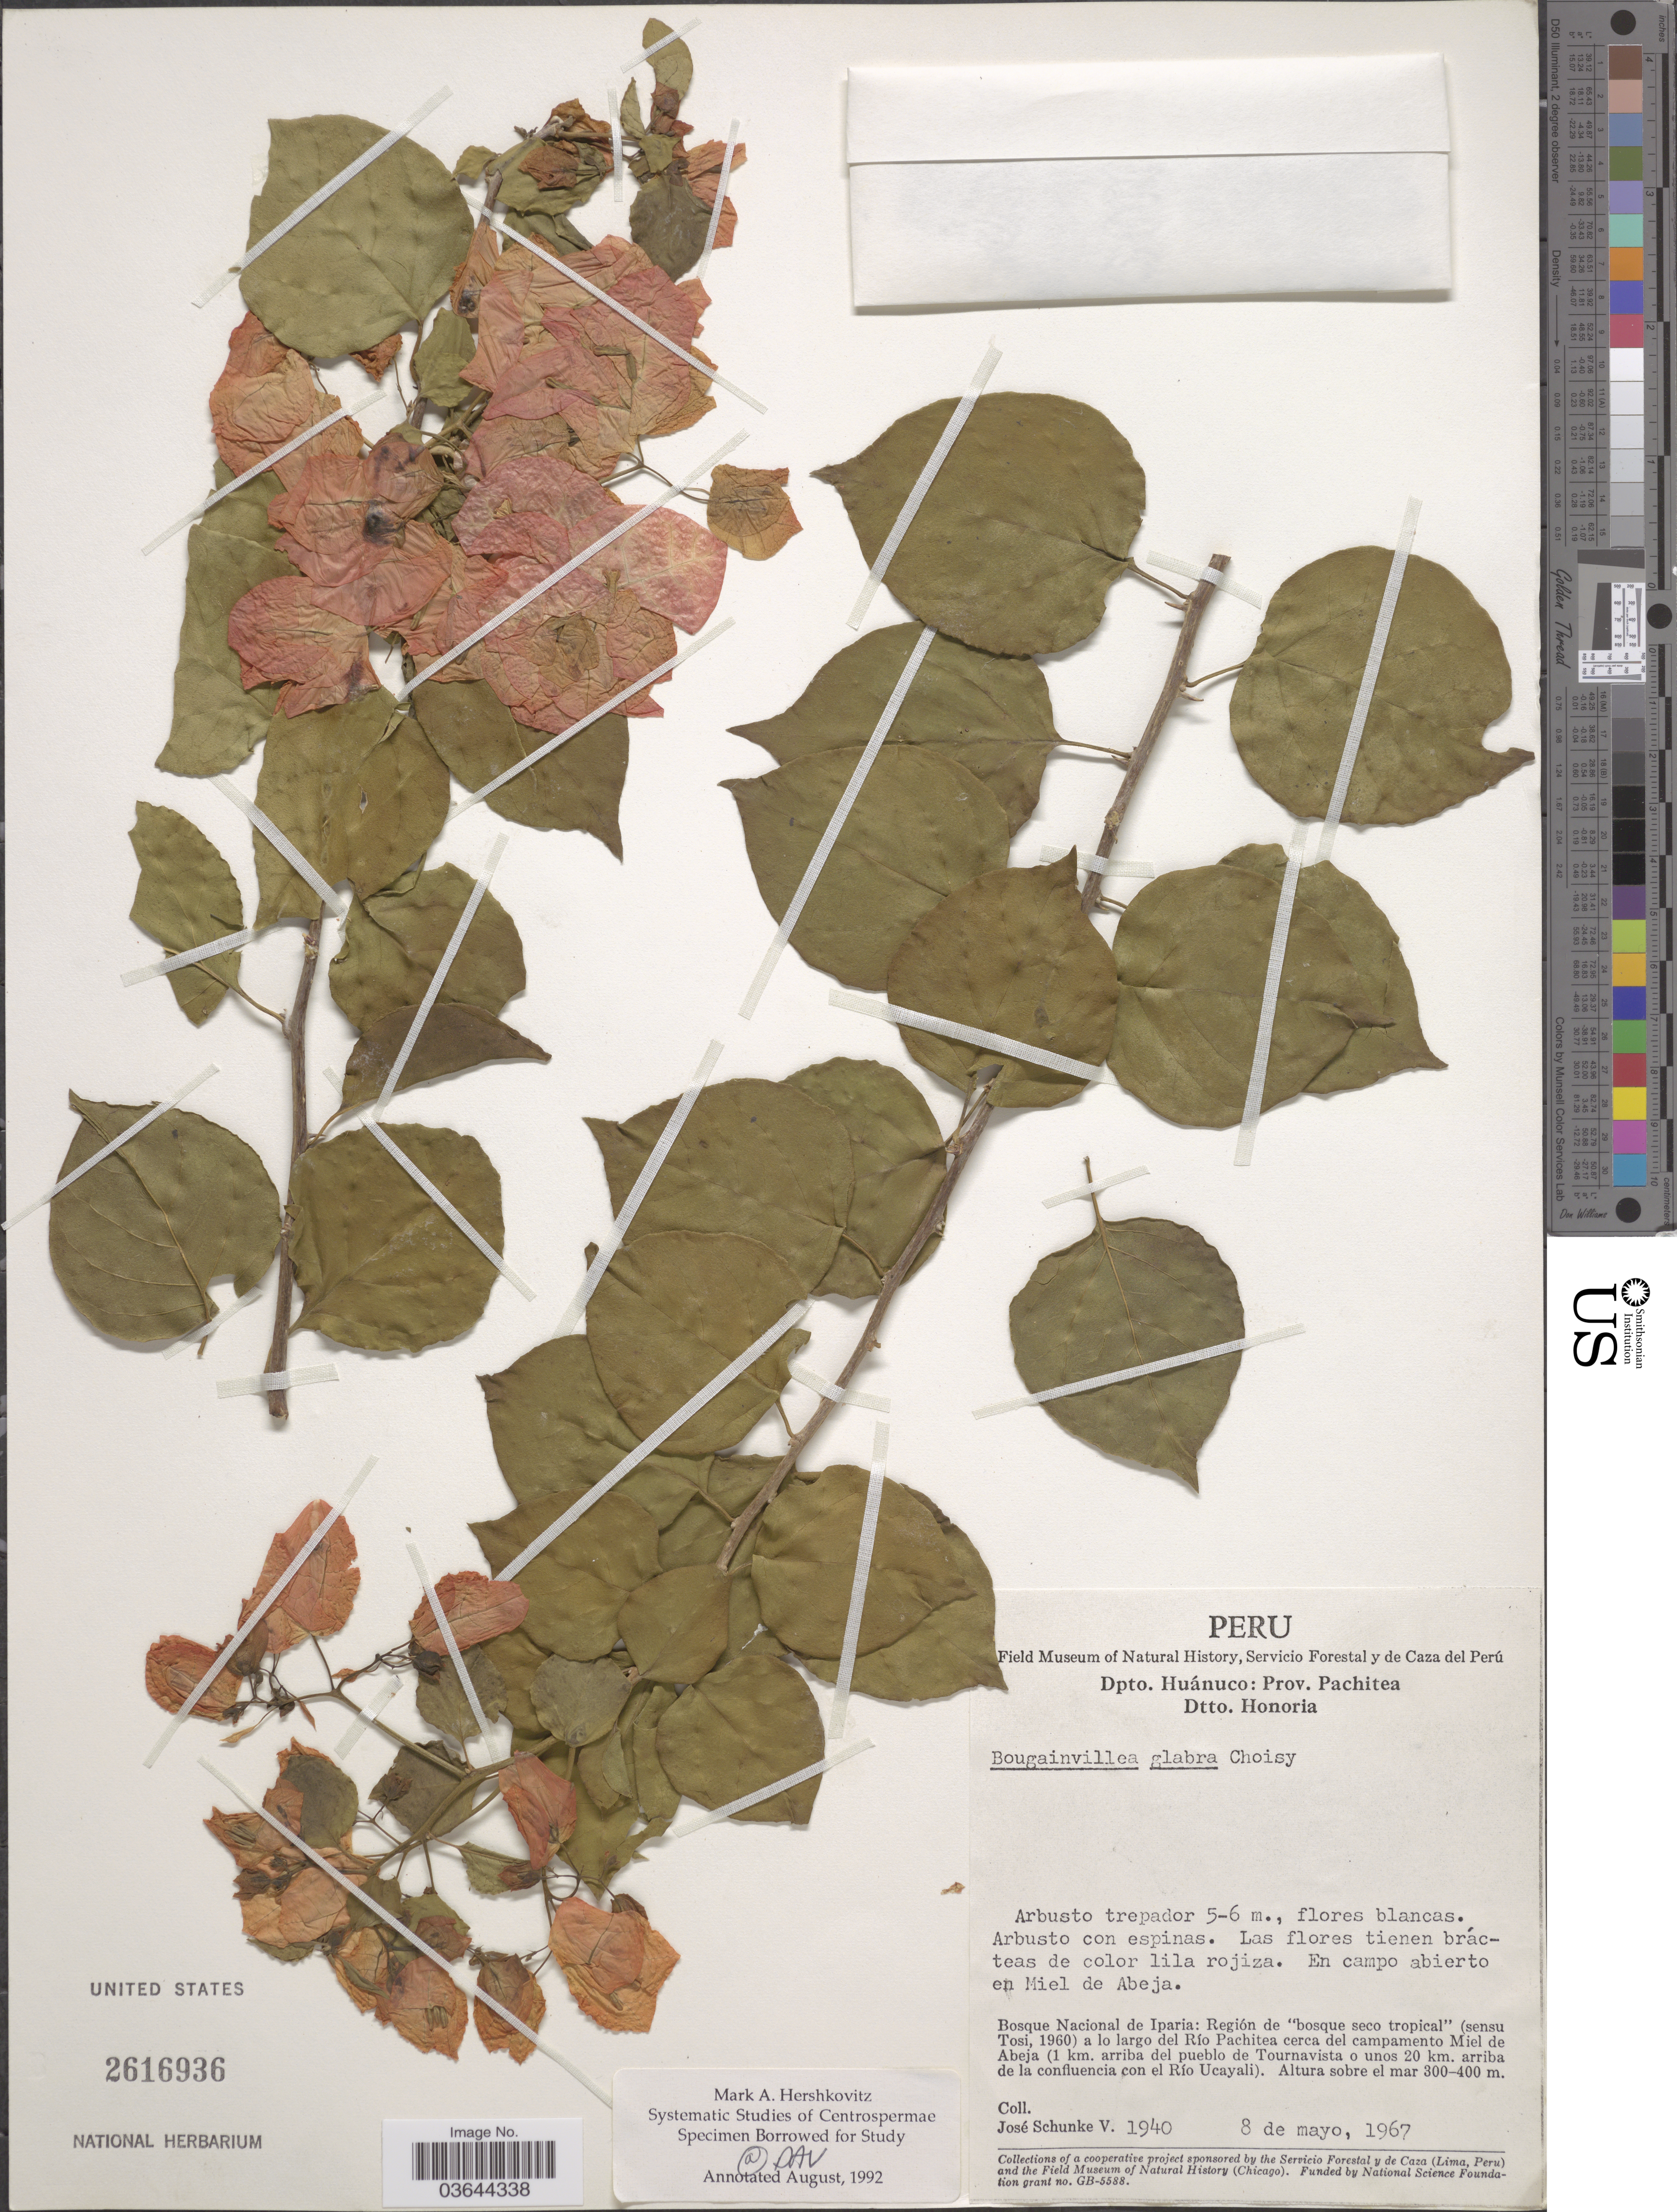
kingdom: Plantae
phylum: Tracheophyta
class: Magnoliopsida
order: Caryophyllales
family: Nyctaginaceae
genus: Bougainvillea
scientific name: Bougainvillea glabra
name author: Choisy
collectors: J. Schunke Vigo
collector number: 1940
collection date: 1967-05-08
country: Peru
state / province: Huánuco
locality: Dpto Huánuco: Prov. Pachitea. Dtto. Honoria. En campo abierto en Miel de Abeja. Bosque Nacional de Iparia: Región de "bosque seco tropical" (sensu Tosi, 1960) a lo largo del Río Pachitea cerca del campamento Miel de Abeja (1 km. arriba del pueblo de Tournavista o unos 20 km. arriba de la confluencia con el Río Ucayali).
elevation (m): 300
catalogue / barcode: US 2616936